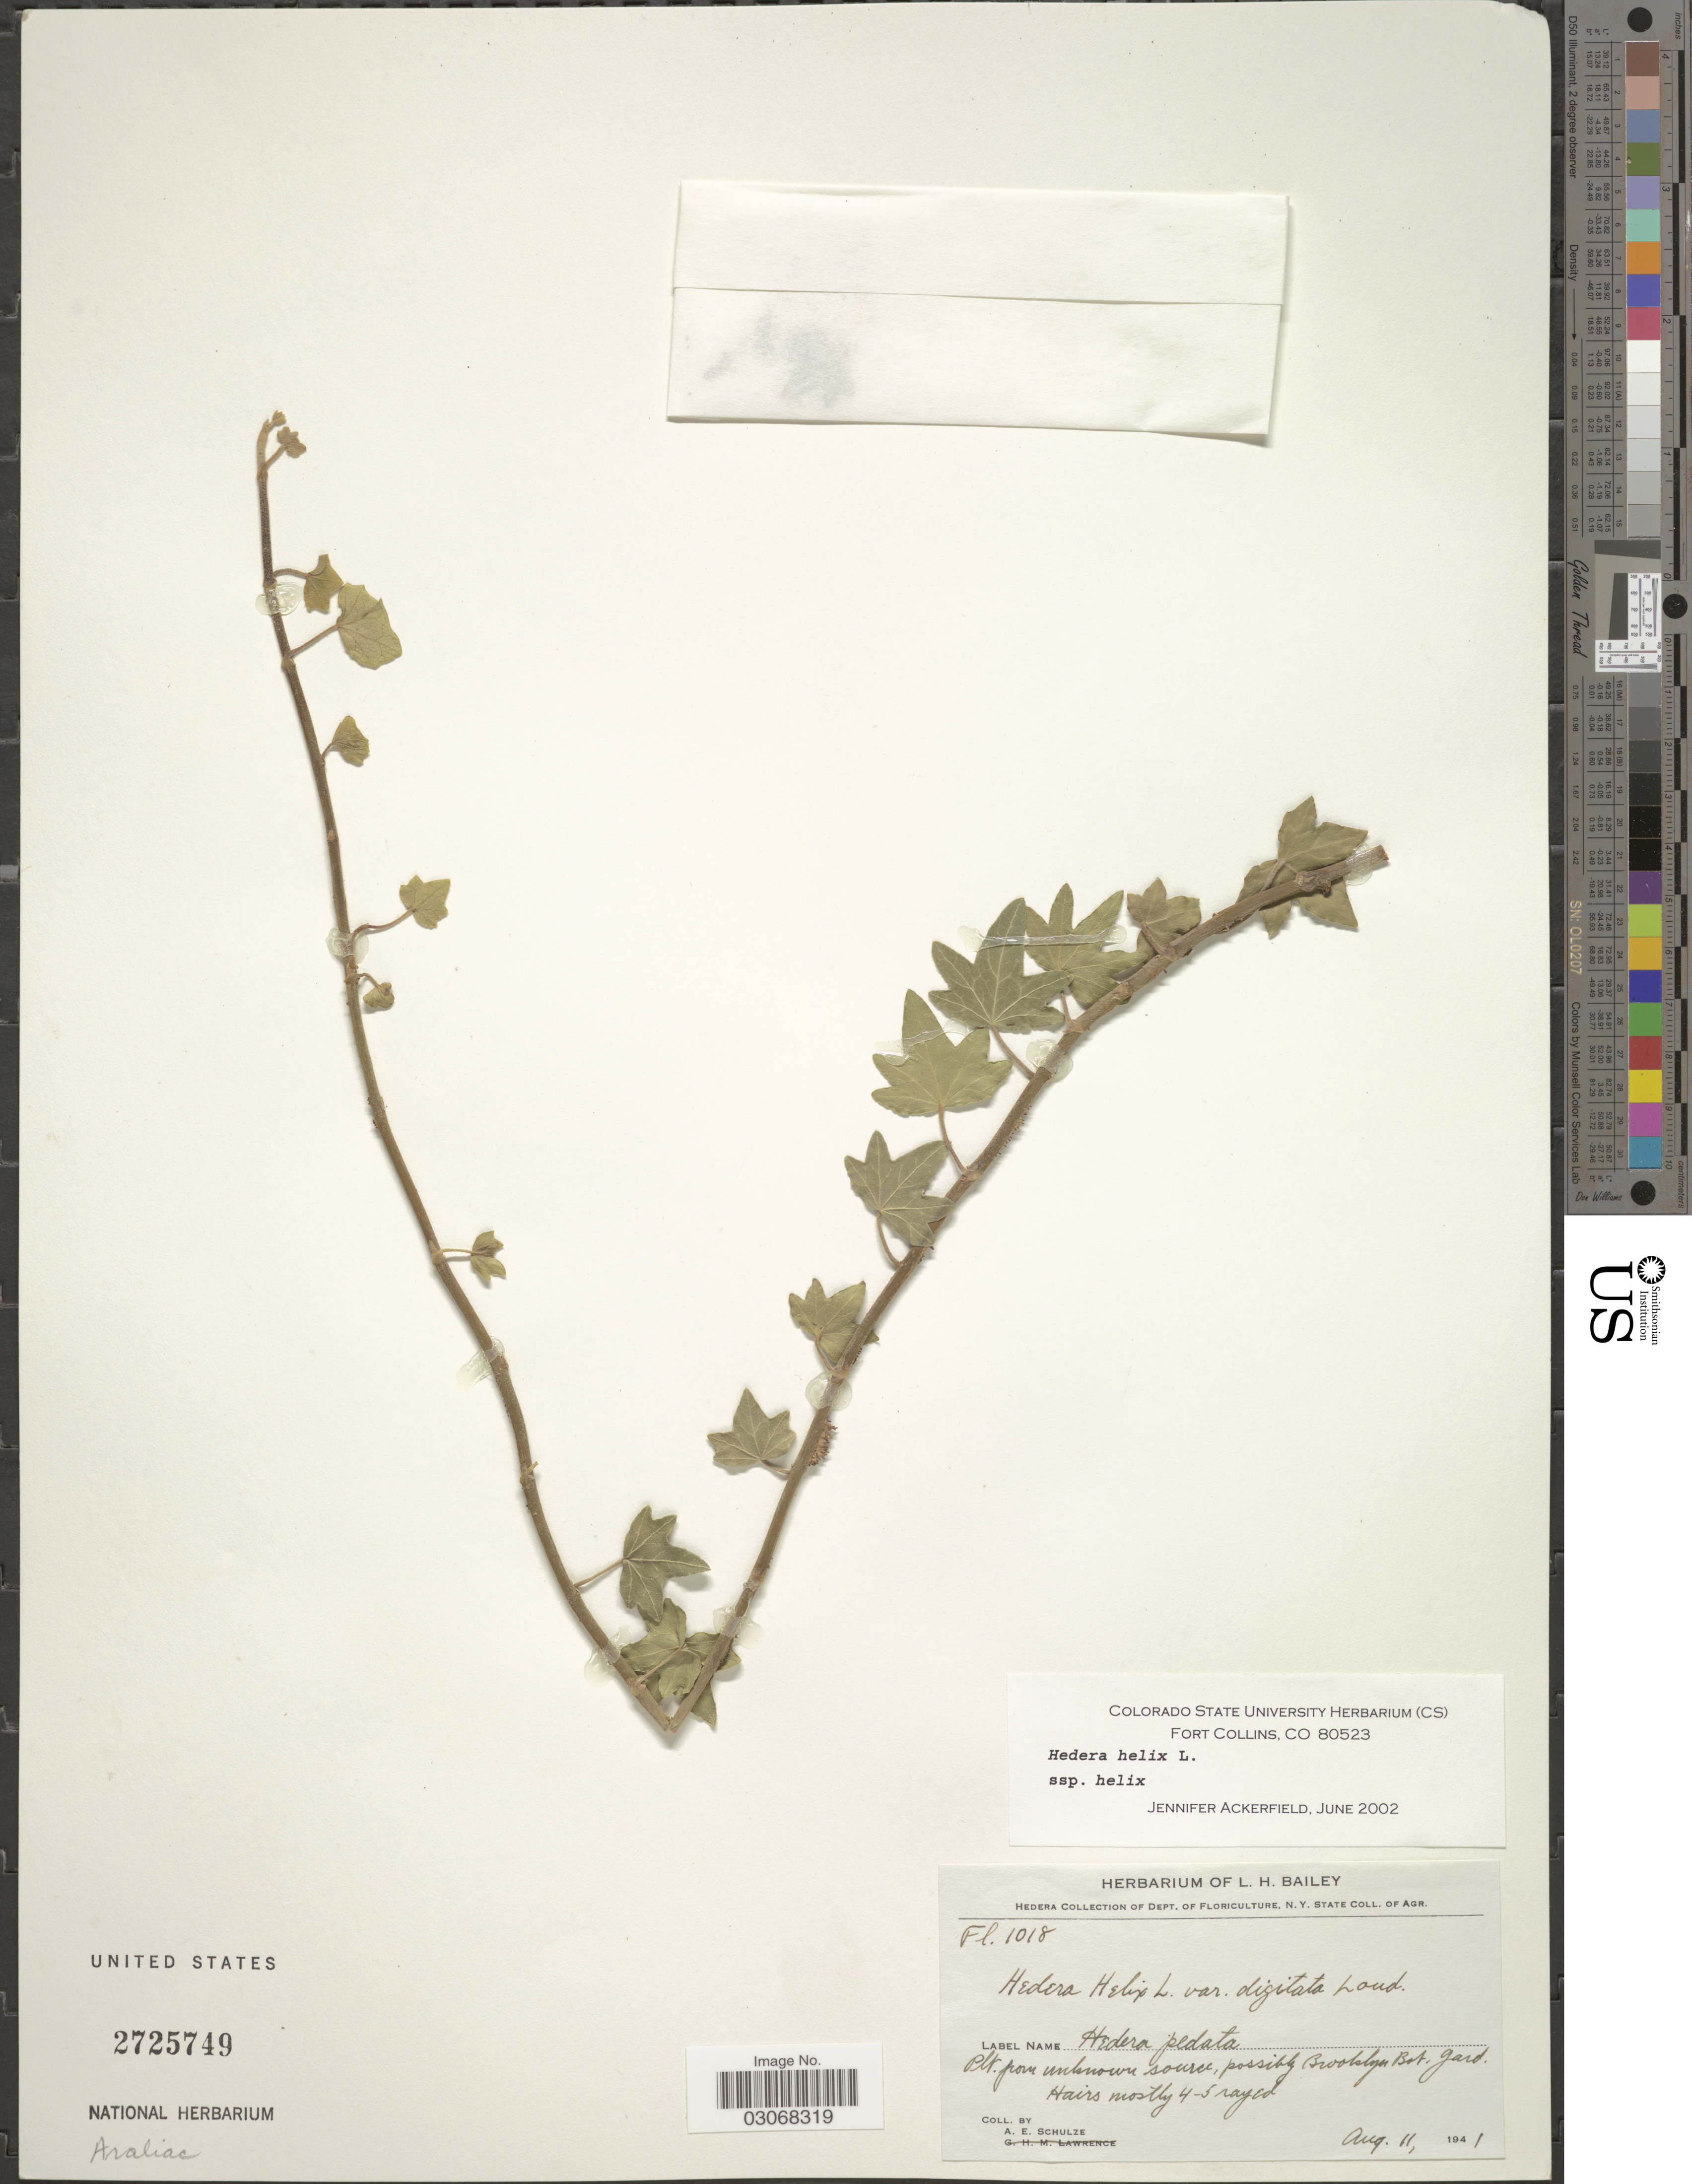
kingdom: Plantae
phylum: Tracheophyta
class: Magnoliopsida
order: Apiales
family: Araliaceae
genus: Hedera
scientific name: Hedera helix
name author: L.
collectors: A. Schulze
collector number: Fl. 1018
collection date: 1941-08-11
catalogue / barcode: US 2725749